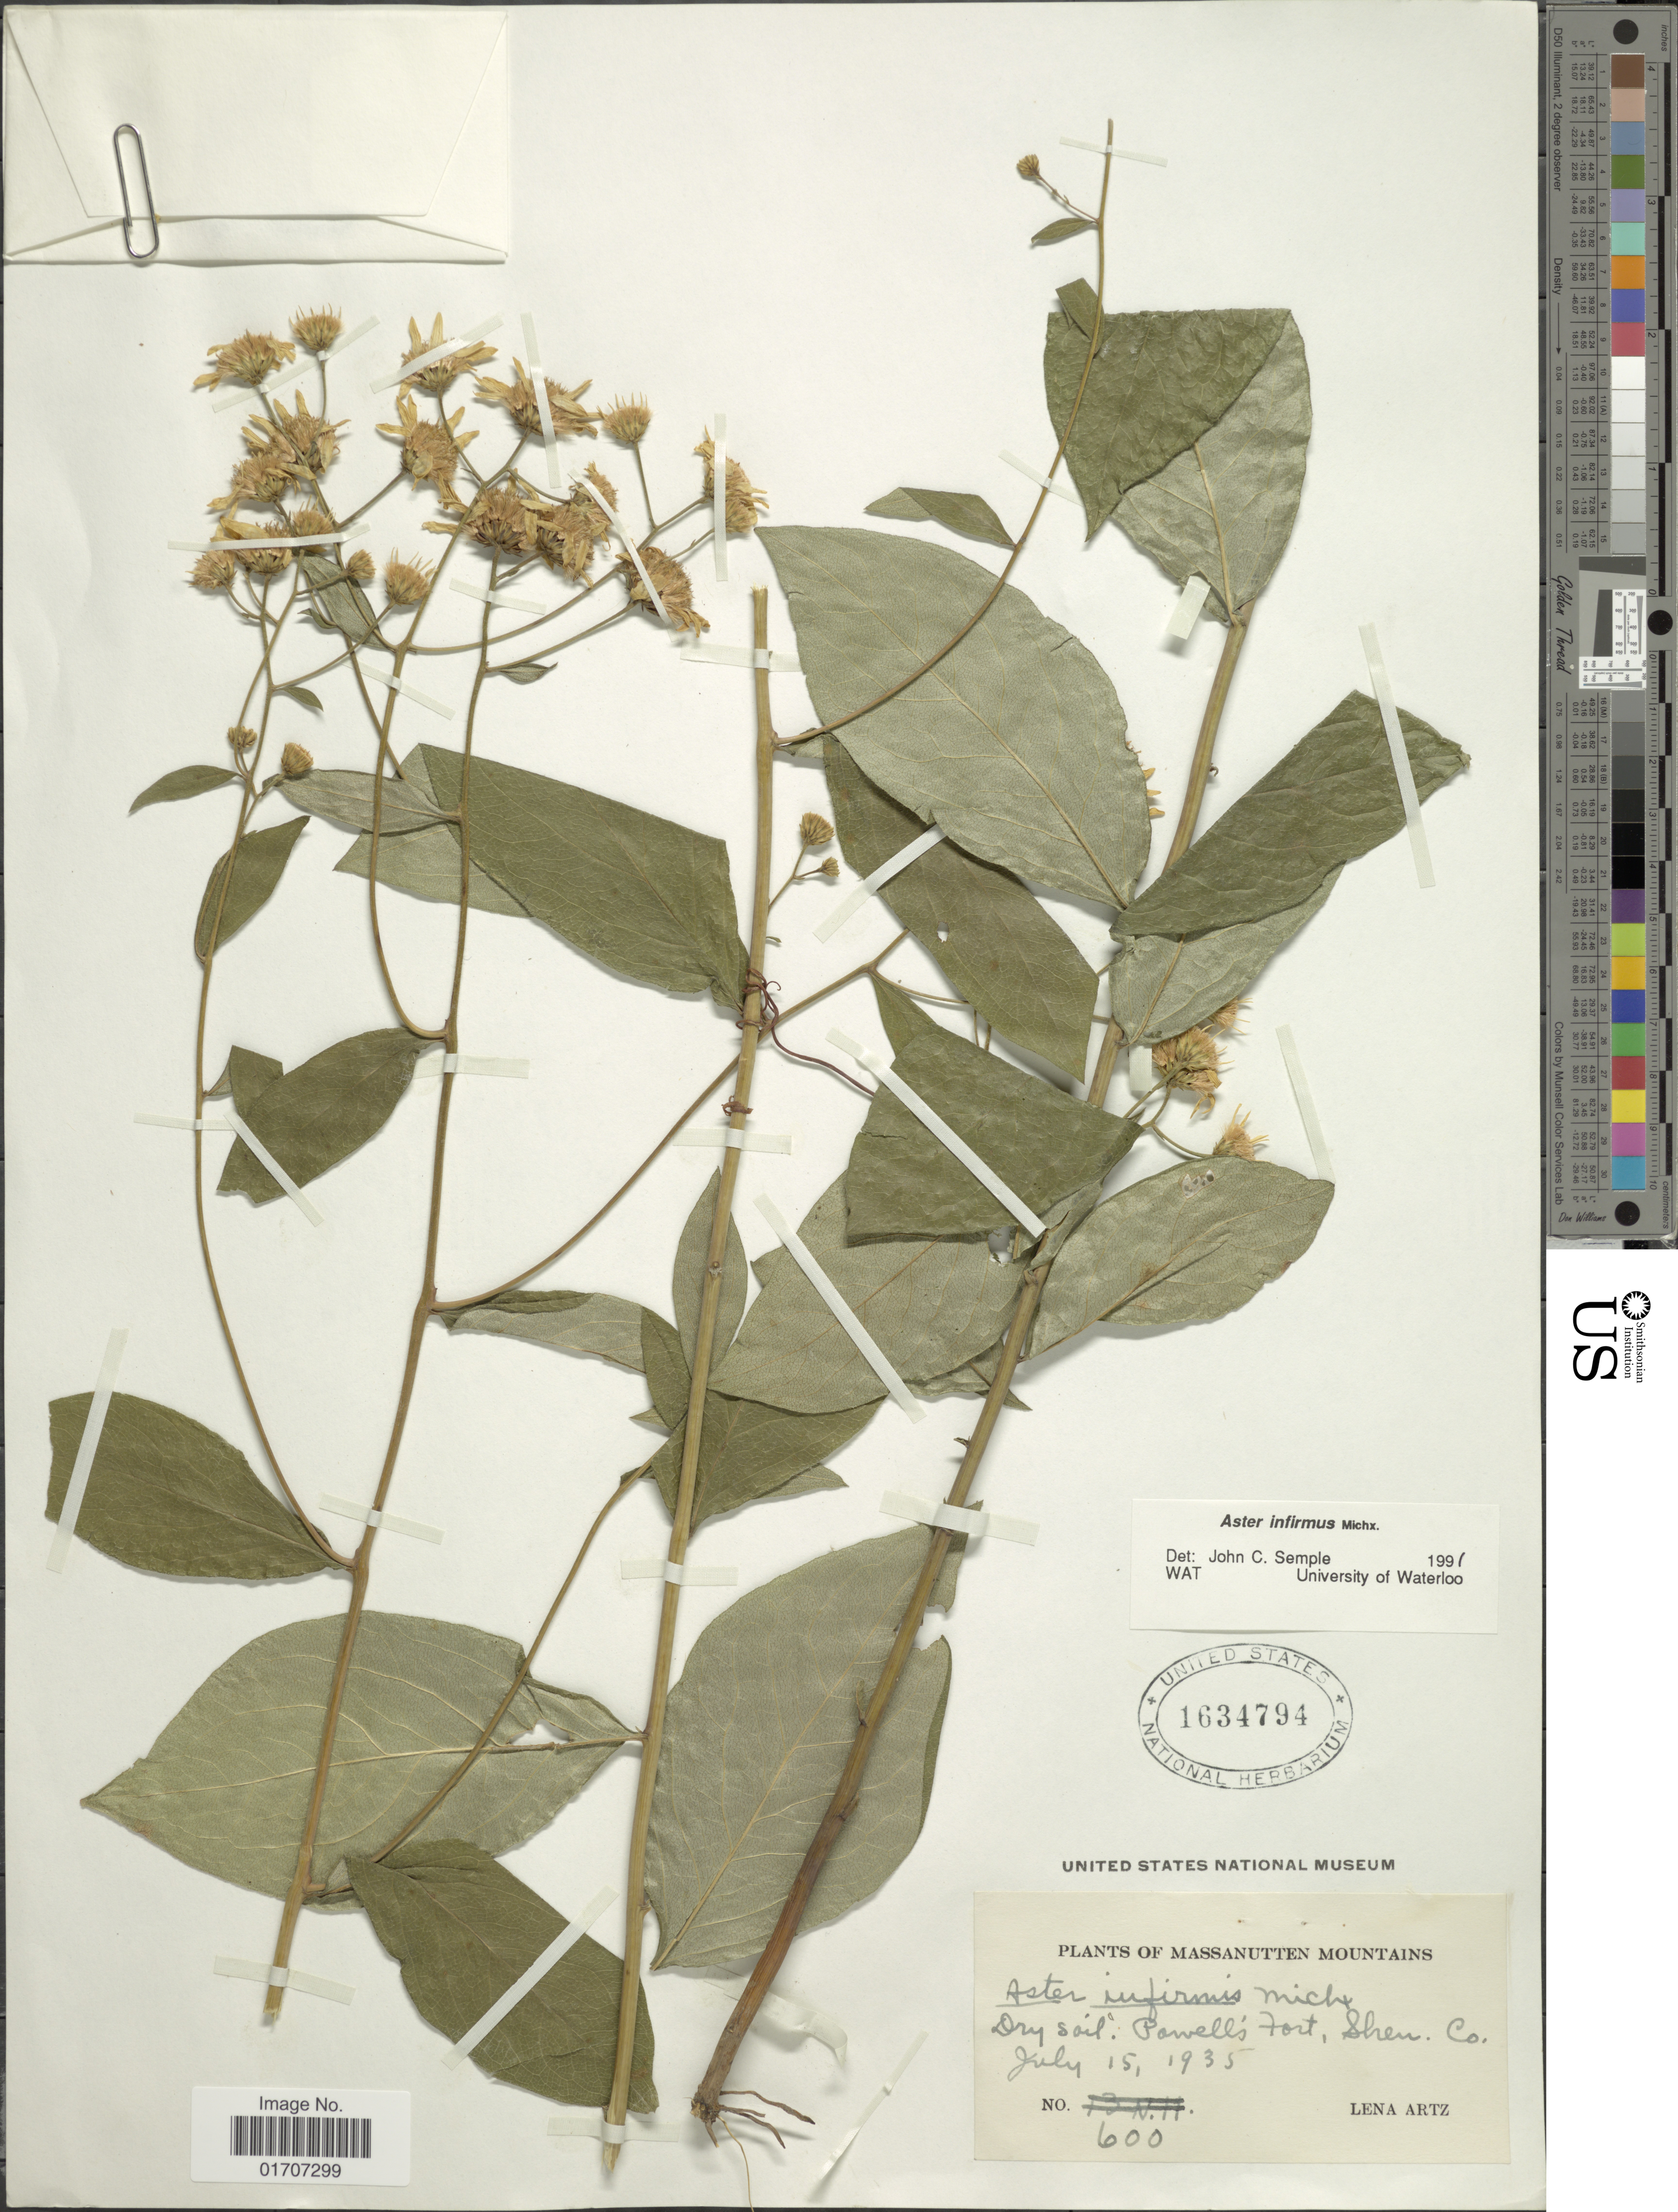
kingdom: Plantae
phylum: Tracheophyta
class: Magnoliopsida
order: Asterales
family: Asteraceae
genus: Doellingeria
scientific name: Doellingeria infirma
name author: (Michx.) Greene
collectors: L. Artz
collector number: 600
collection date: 1934-07-15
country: United States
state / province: Virginia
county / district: Shenandoah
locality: Massanutten Mountains, Powell's Fort, Shen. Co.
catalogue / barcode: US 1634794